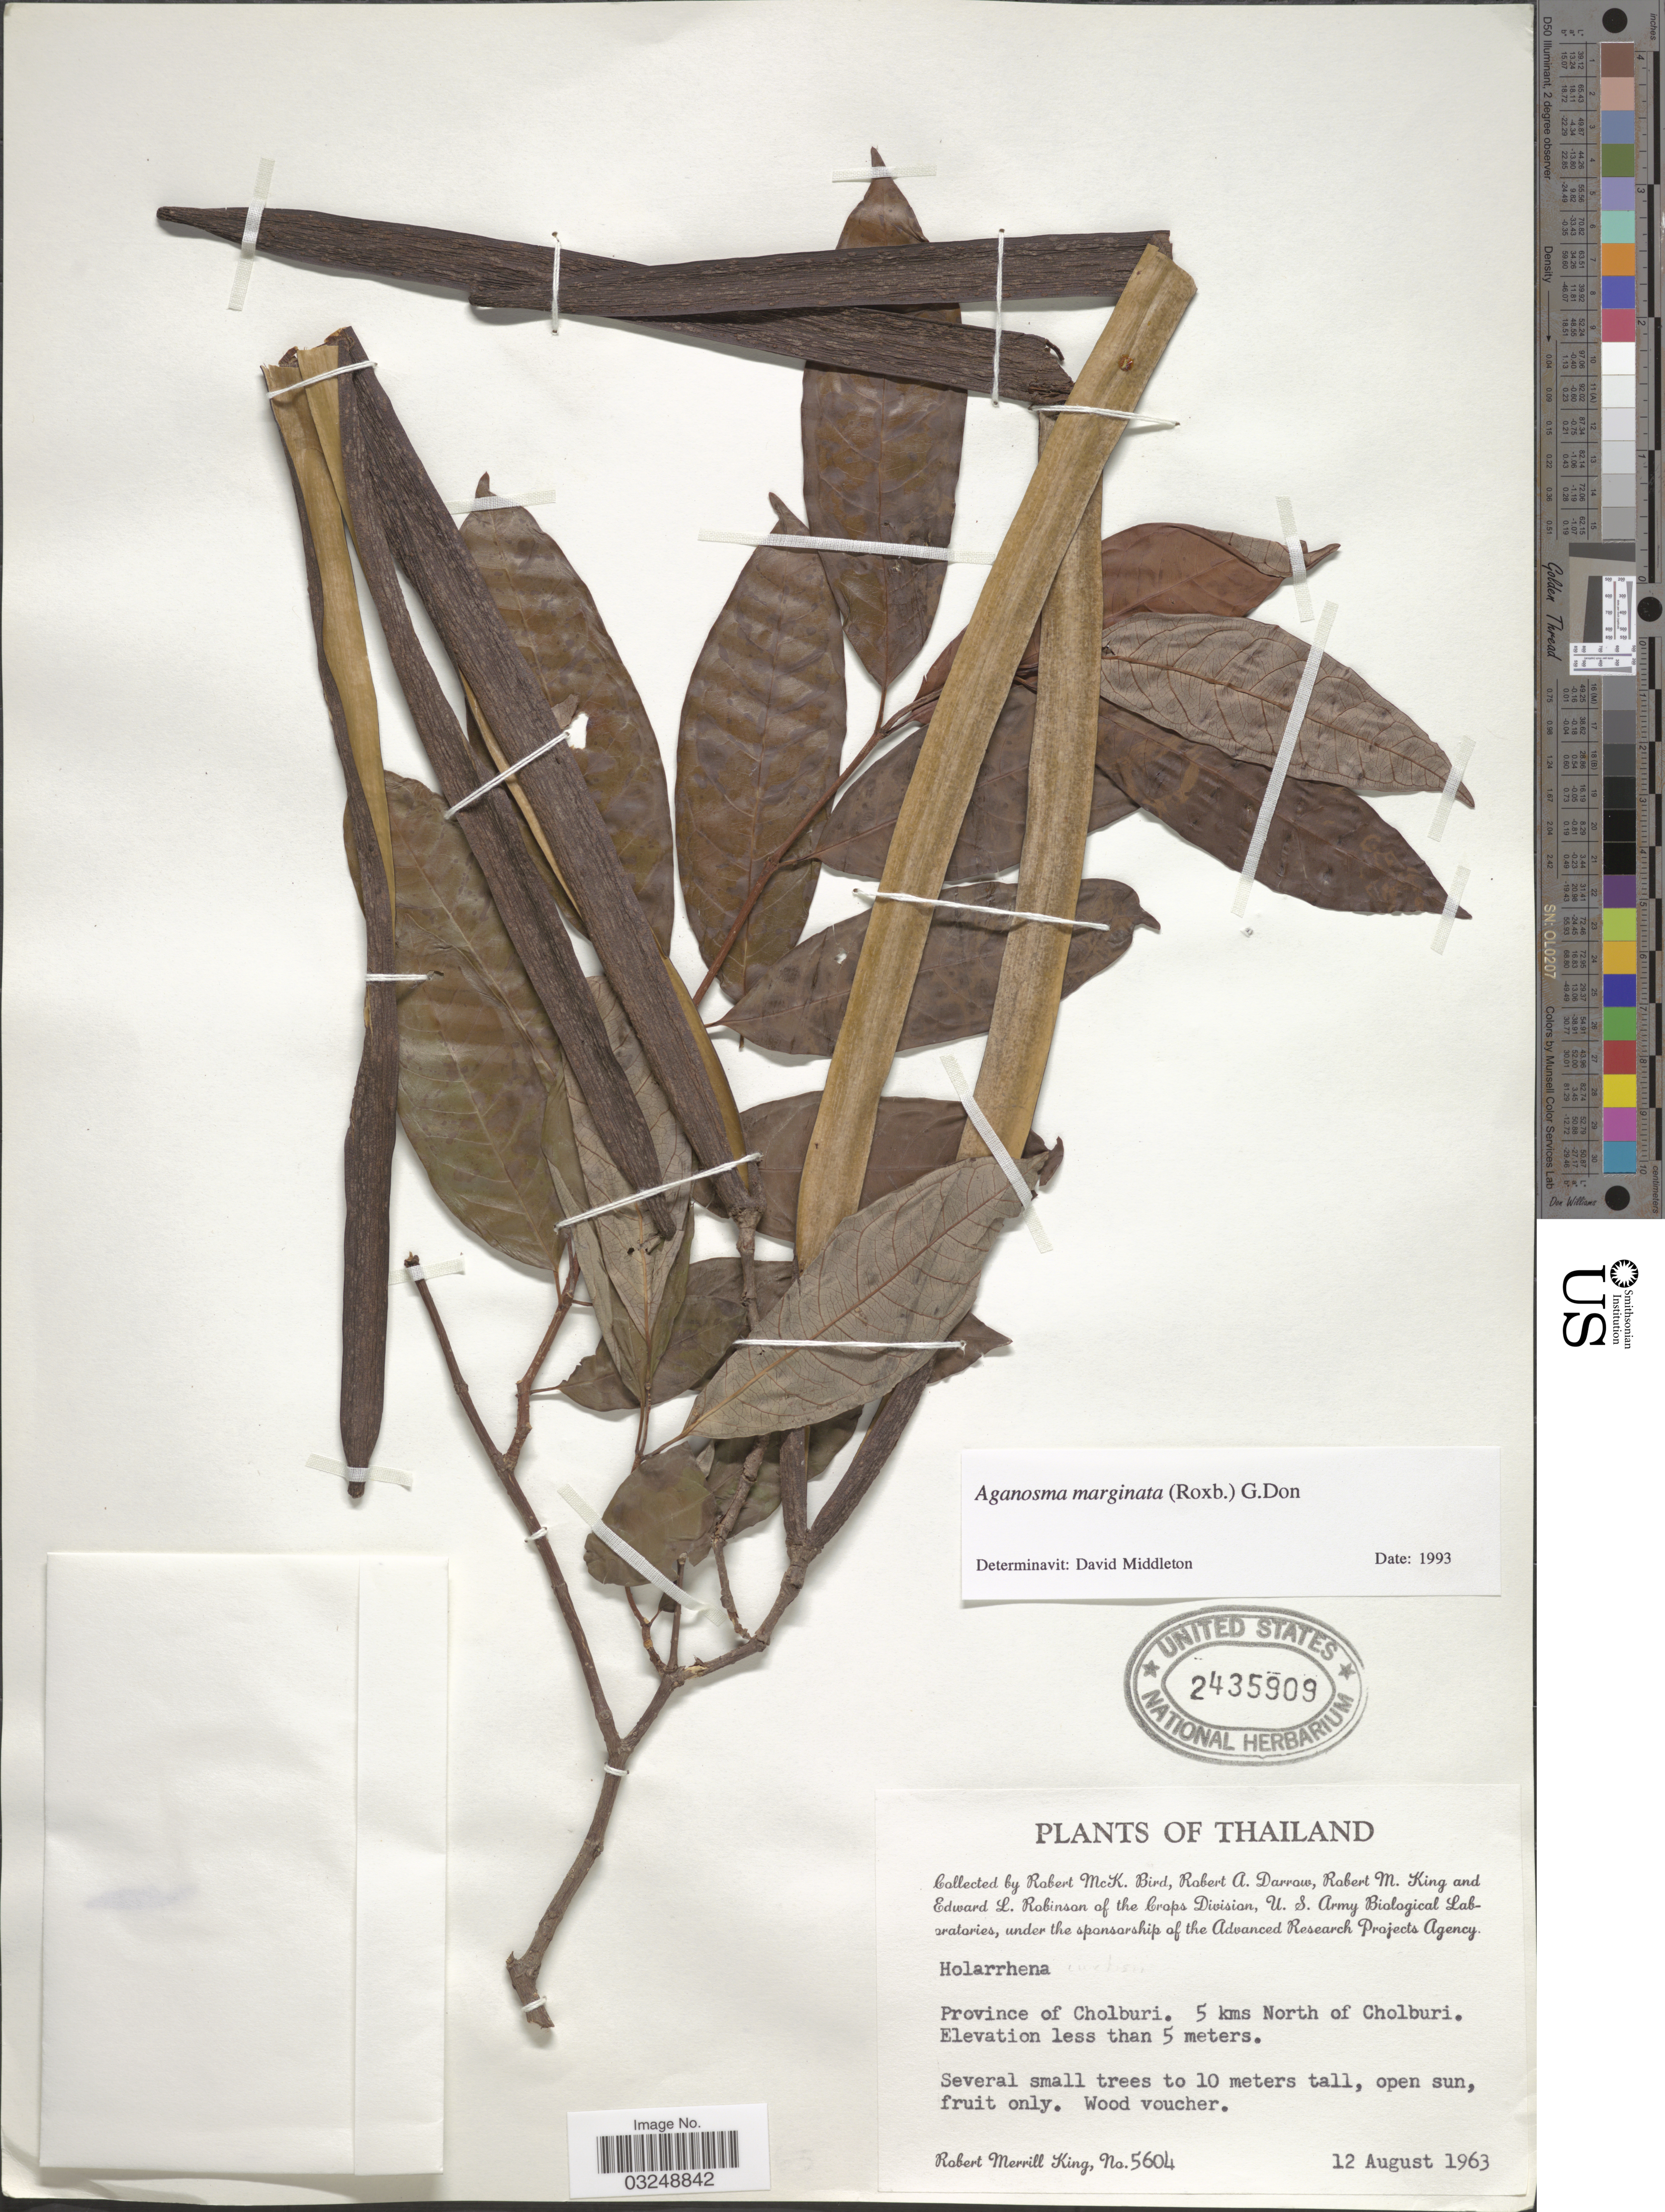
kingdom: Plantae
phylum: Tracheophyta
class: Magnoliopsida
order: Gentianales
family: Apocynaceae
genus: Aganosma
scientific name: Aganosma marginata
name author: (Roxb.) G. Don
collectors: R. M. King, R. M. Bird, R. A. Darrow & E. L. Robinson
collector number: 5604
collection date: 1963-08-12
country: Thailand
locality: Province of Cholburi. 5 kms North of Cholburi.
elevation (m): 5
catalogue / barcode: US 2435909